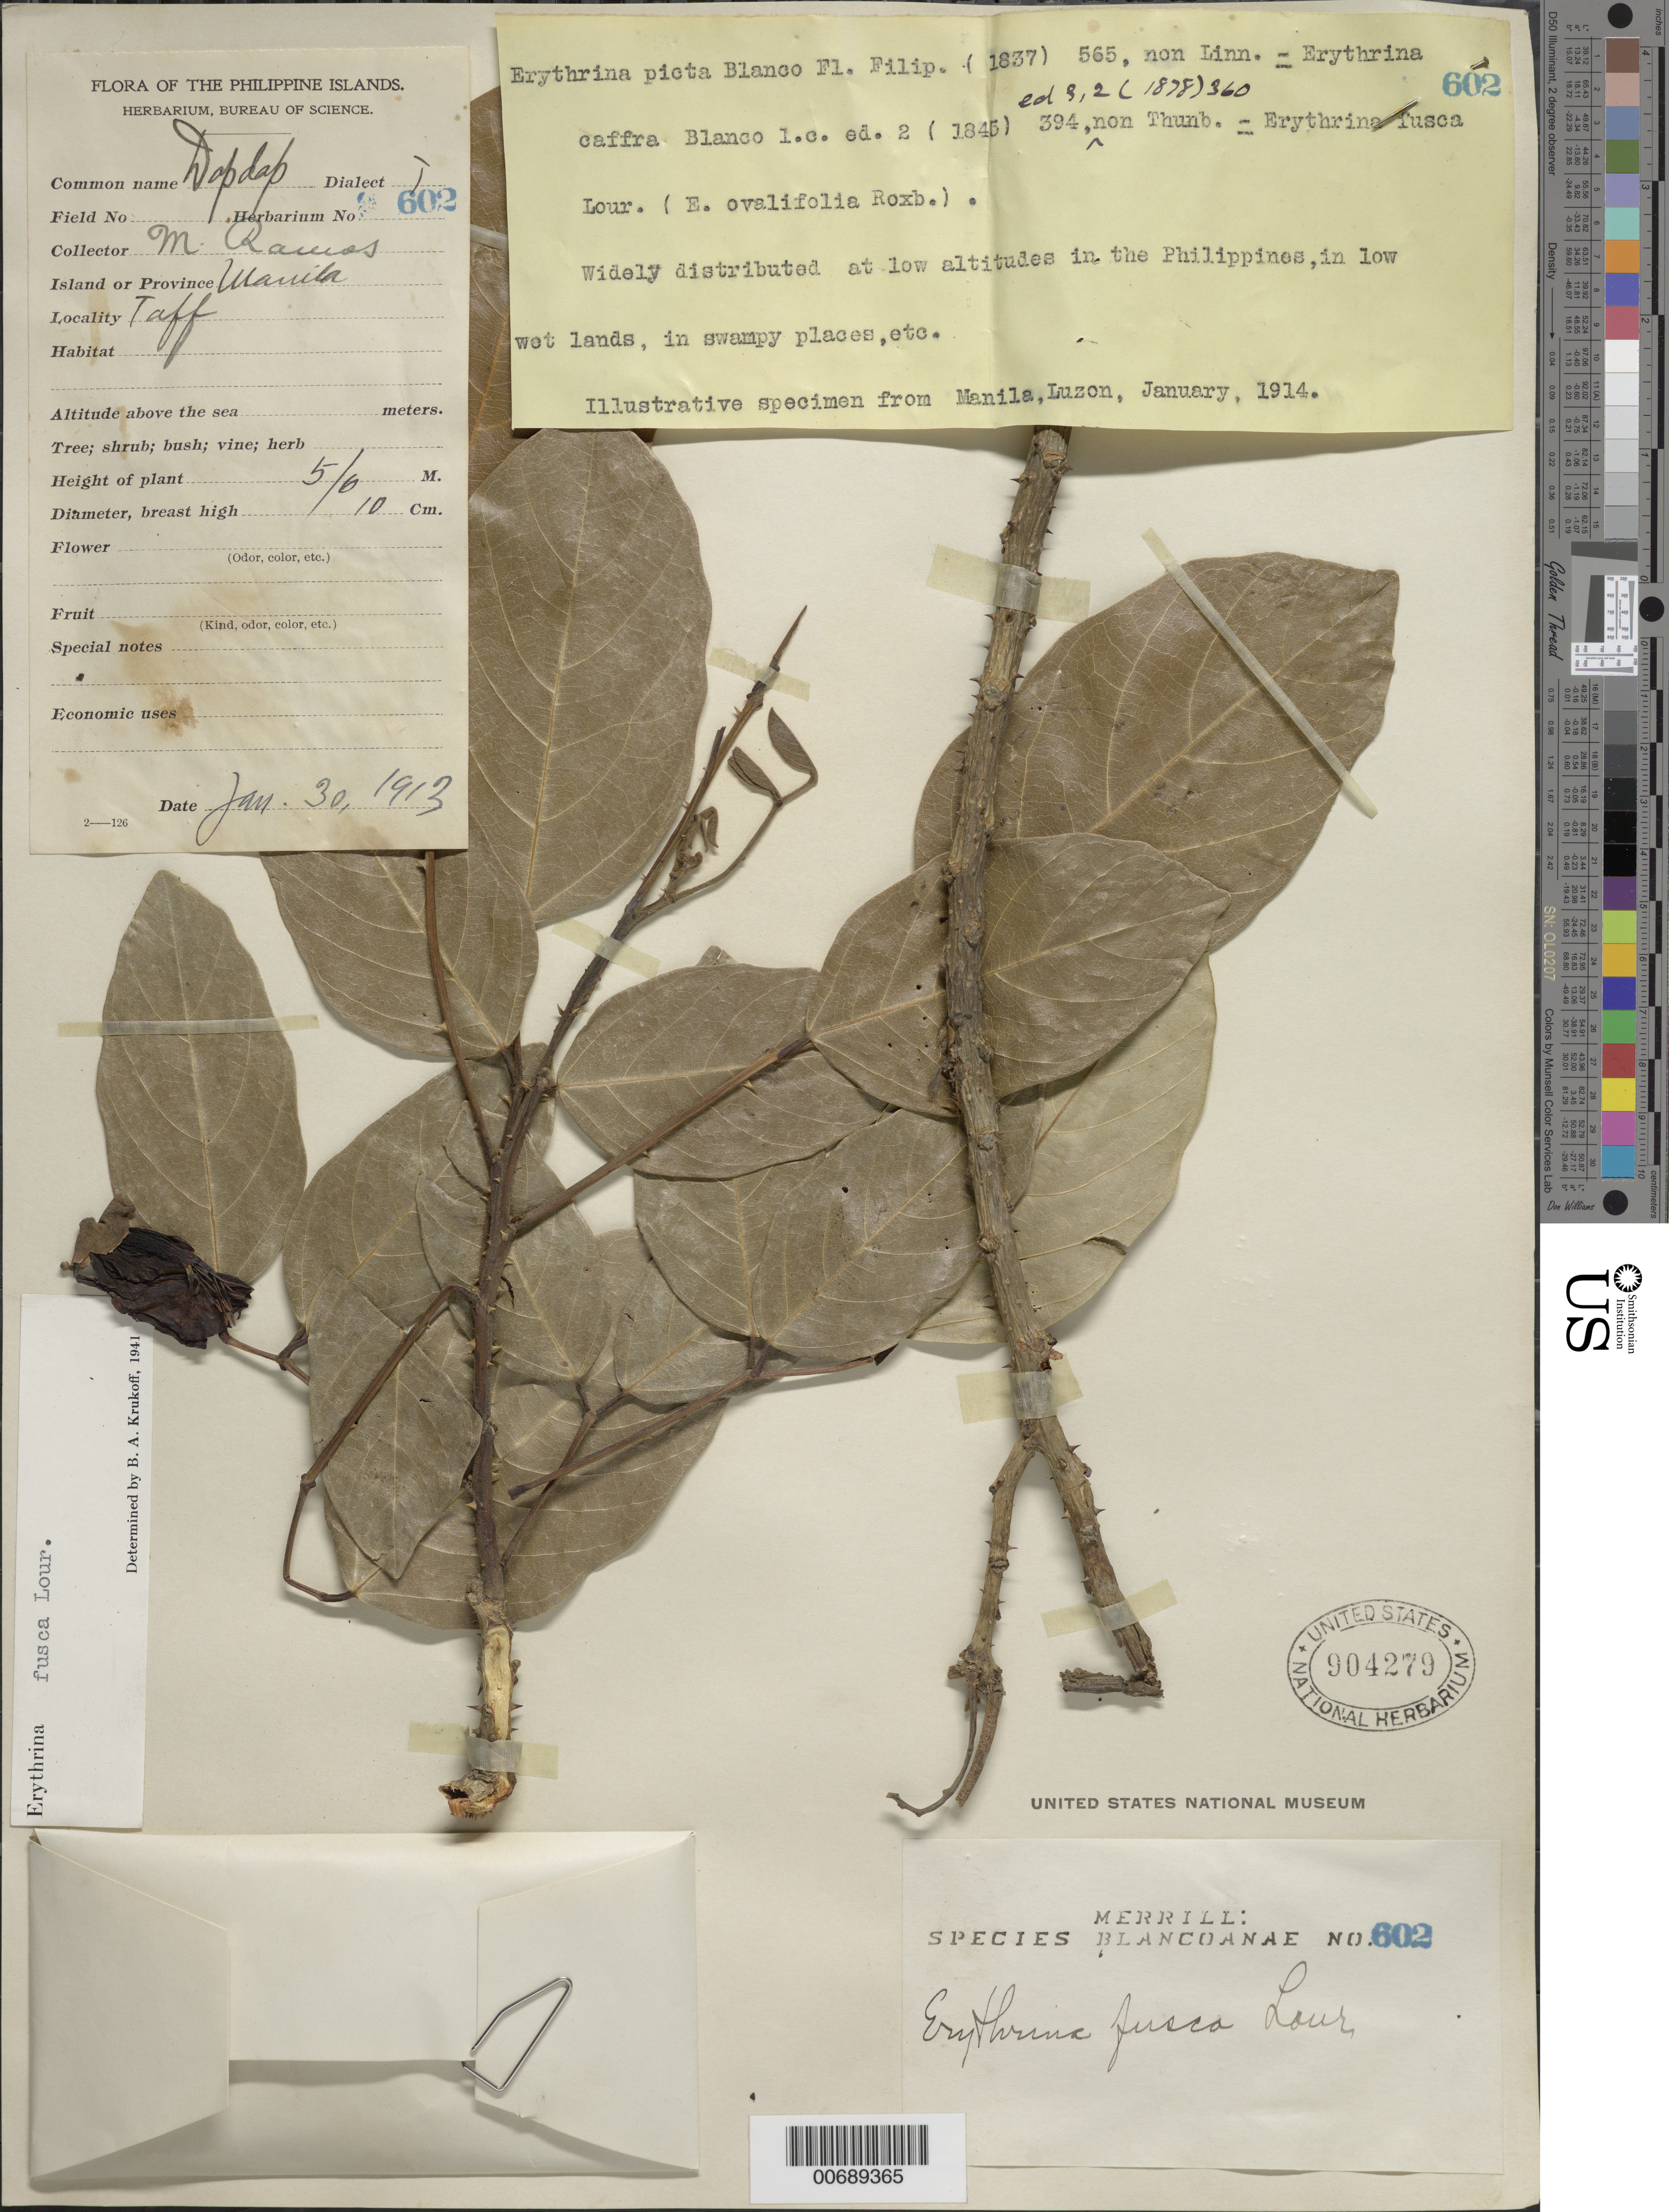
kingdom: Plantae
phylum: Tracheophyta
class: Magnoliopsida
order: Fabales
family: Fabaceae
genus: Erythrina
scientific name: Erythrina fusca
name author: Lour.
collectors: M. Ramos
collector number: Sp. Blancoan. 0602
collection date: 1914-01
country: Philippines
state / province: National Capital Region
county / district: Manila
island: Luzon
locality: Manila, Taff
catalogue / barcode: US 904279